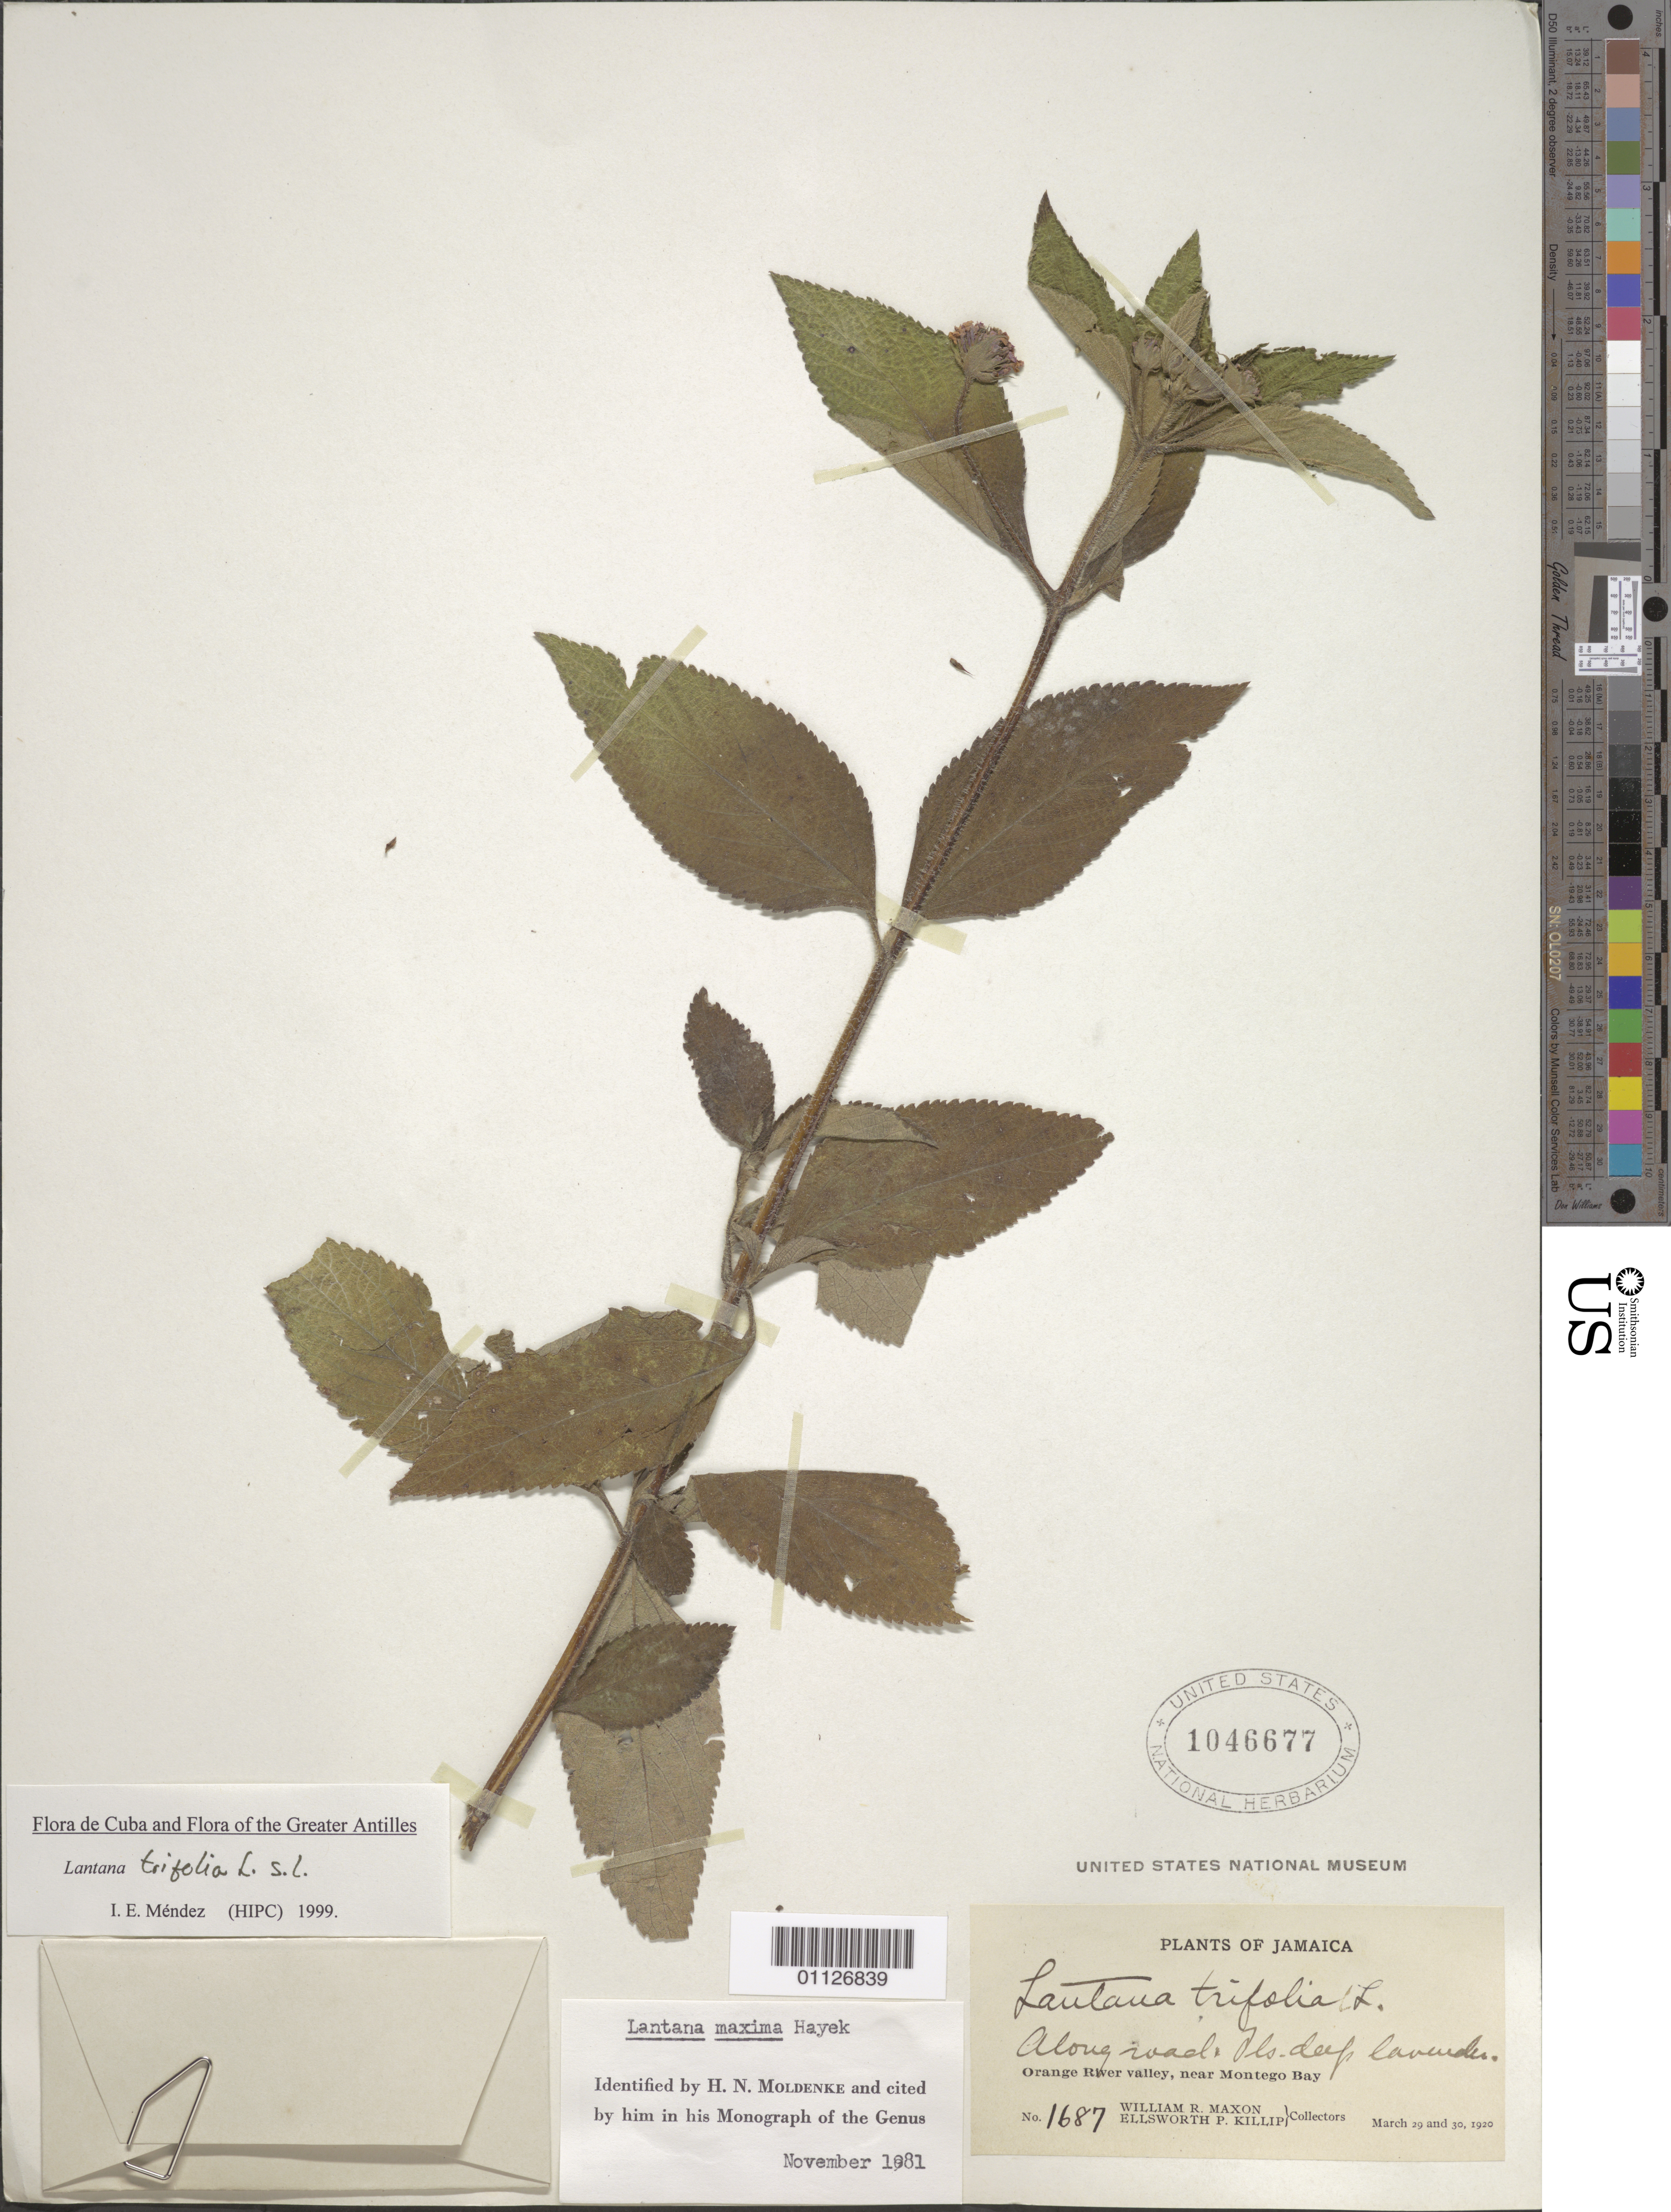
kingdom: Plantae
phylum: Tracheophyta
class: Magnoliopsida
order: Lamiales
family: Verbenaceae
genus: Lantana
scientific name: Lantana trifolia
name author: L.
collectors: W. R. Maxon & E. P. Killip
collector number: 1687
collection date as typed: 29 Mar 1920 to 30 Mar 1920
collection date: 1920-03-29/1920-03-30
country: Jamaica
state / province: Saint James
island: Jamaica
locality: Orange River Valley, near Montego Bay.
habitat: along road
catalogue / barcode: US 1046677